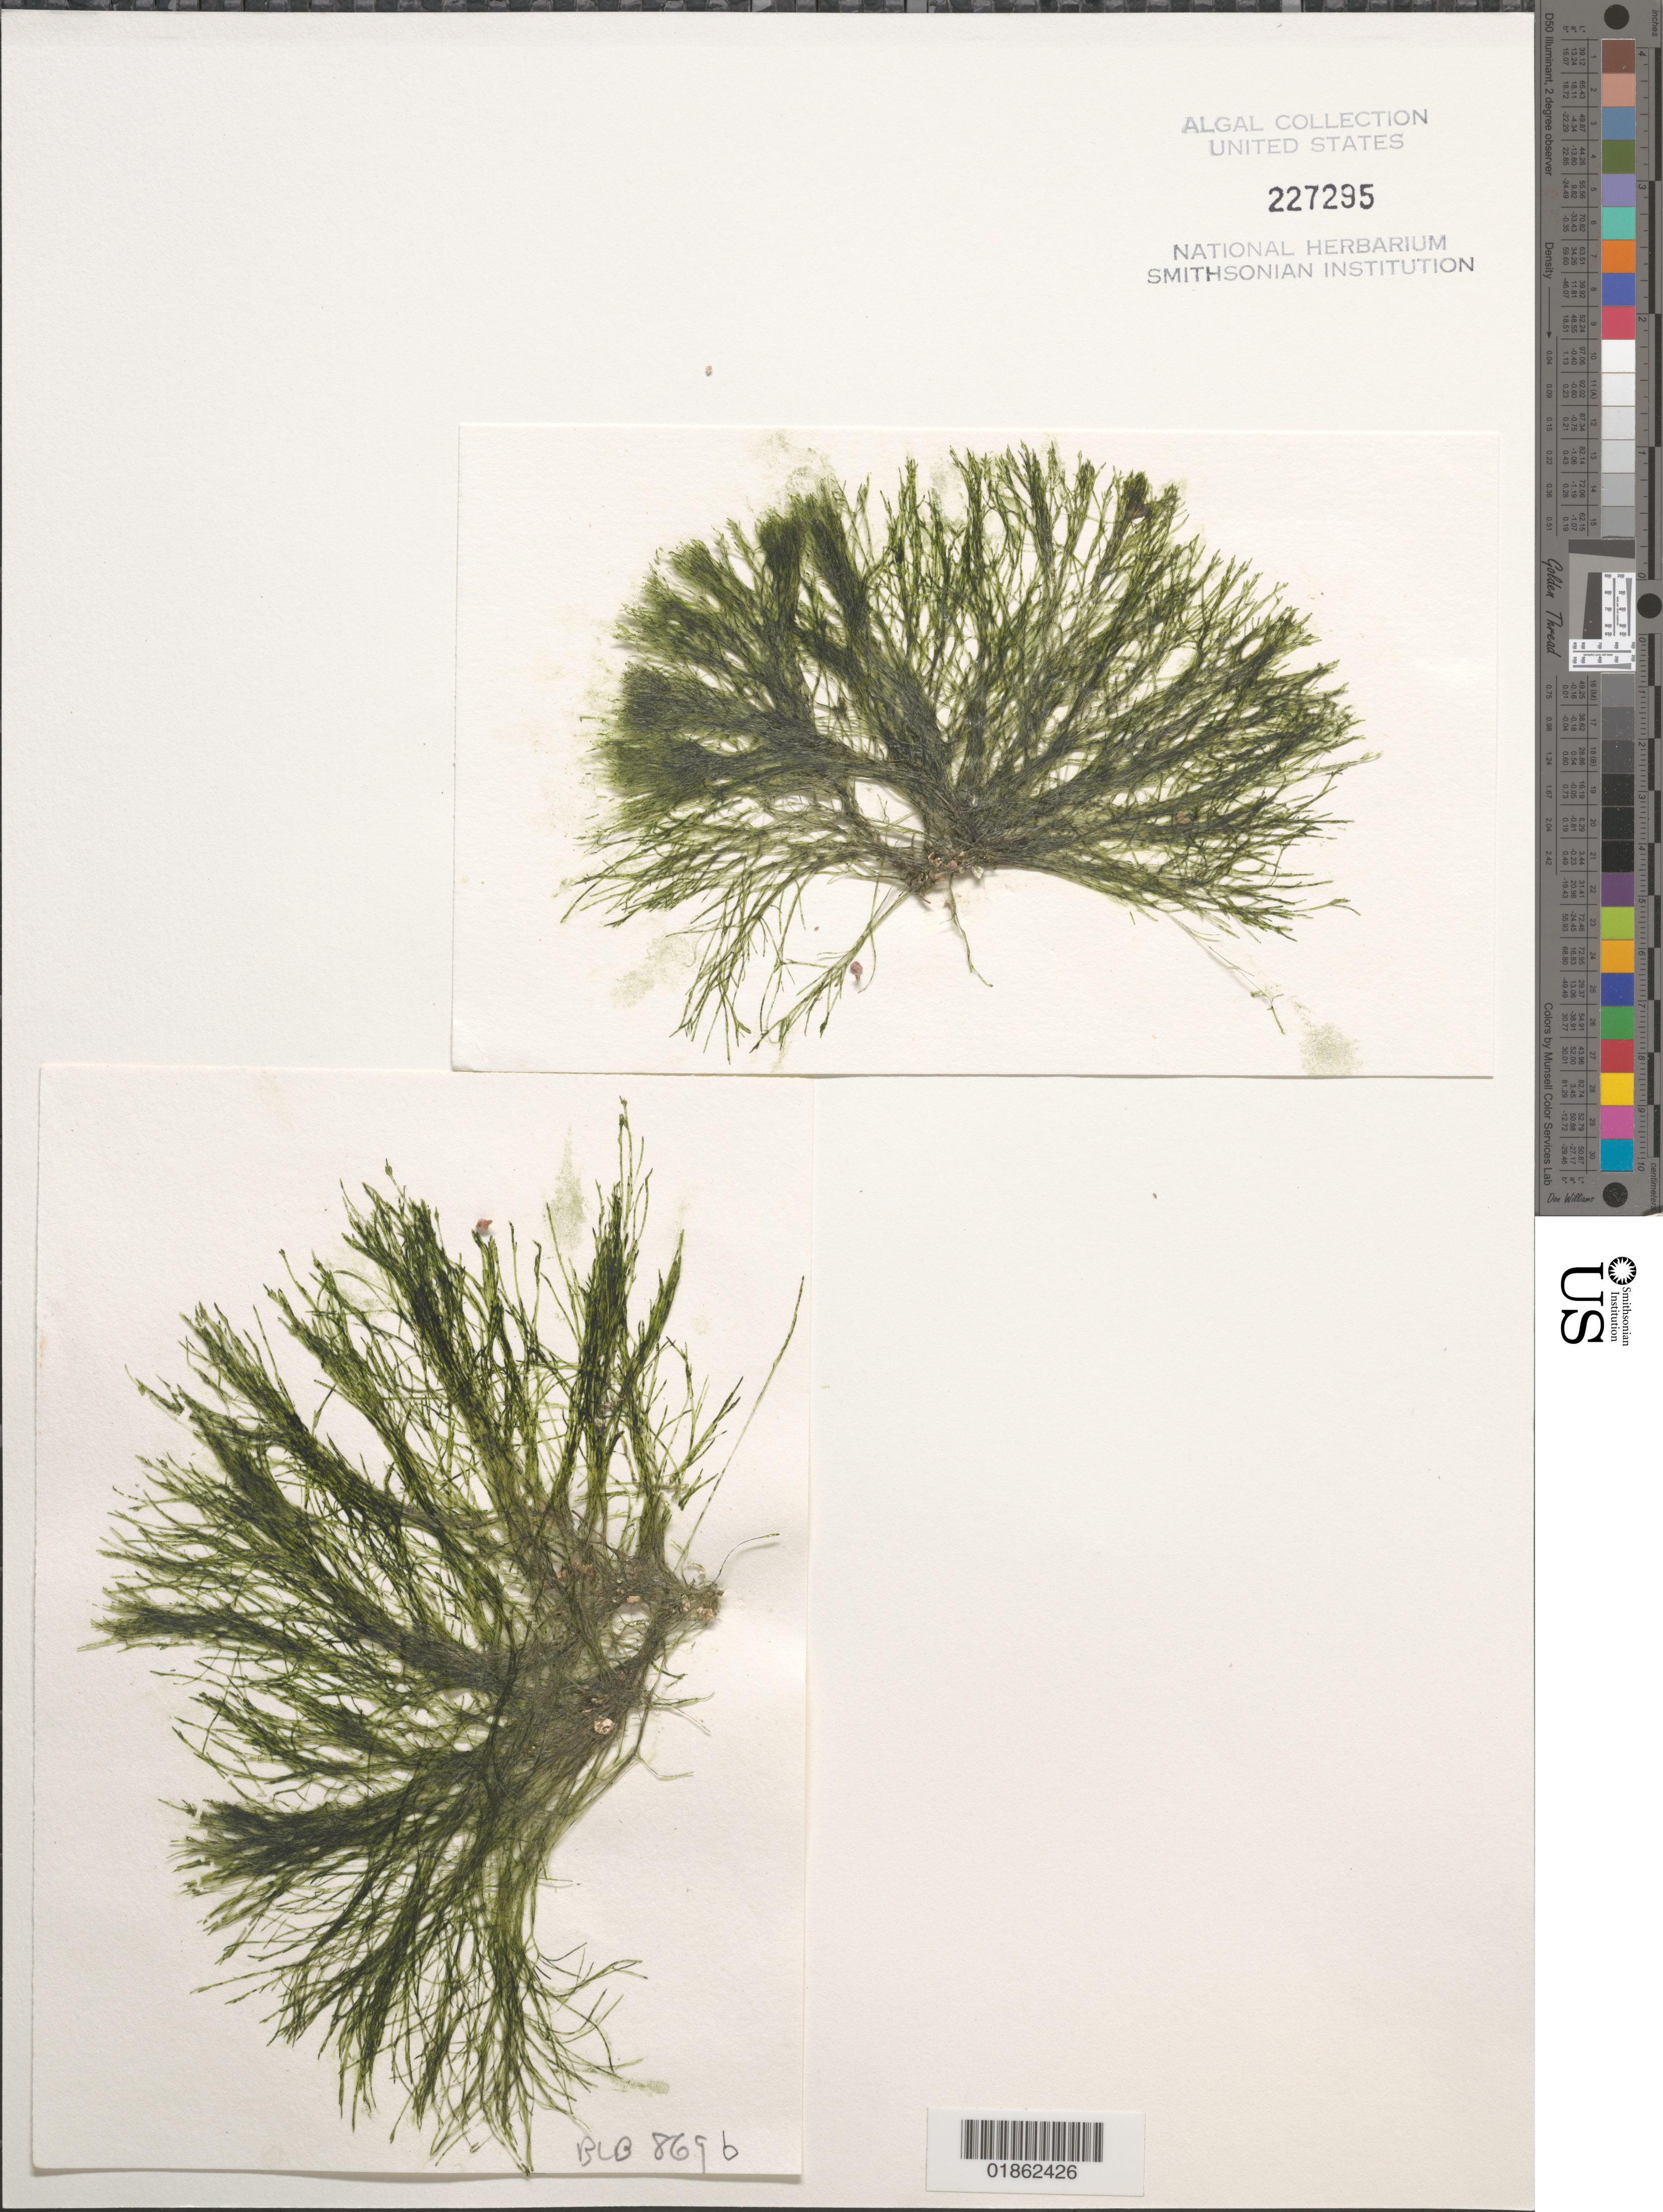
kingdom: Plantae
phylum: Chlorophyta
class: Ulvophyceae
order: Bryopsidales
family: Bryopsidaceae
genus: Bryopsis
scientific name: Bryopsis sp.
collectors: B. Brooks & G. Thomas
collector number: BLB 869b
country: Panama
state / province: Colón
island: Payardi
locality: Carib - Isla Payardi, reef N of refinery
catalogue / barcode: US 227295